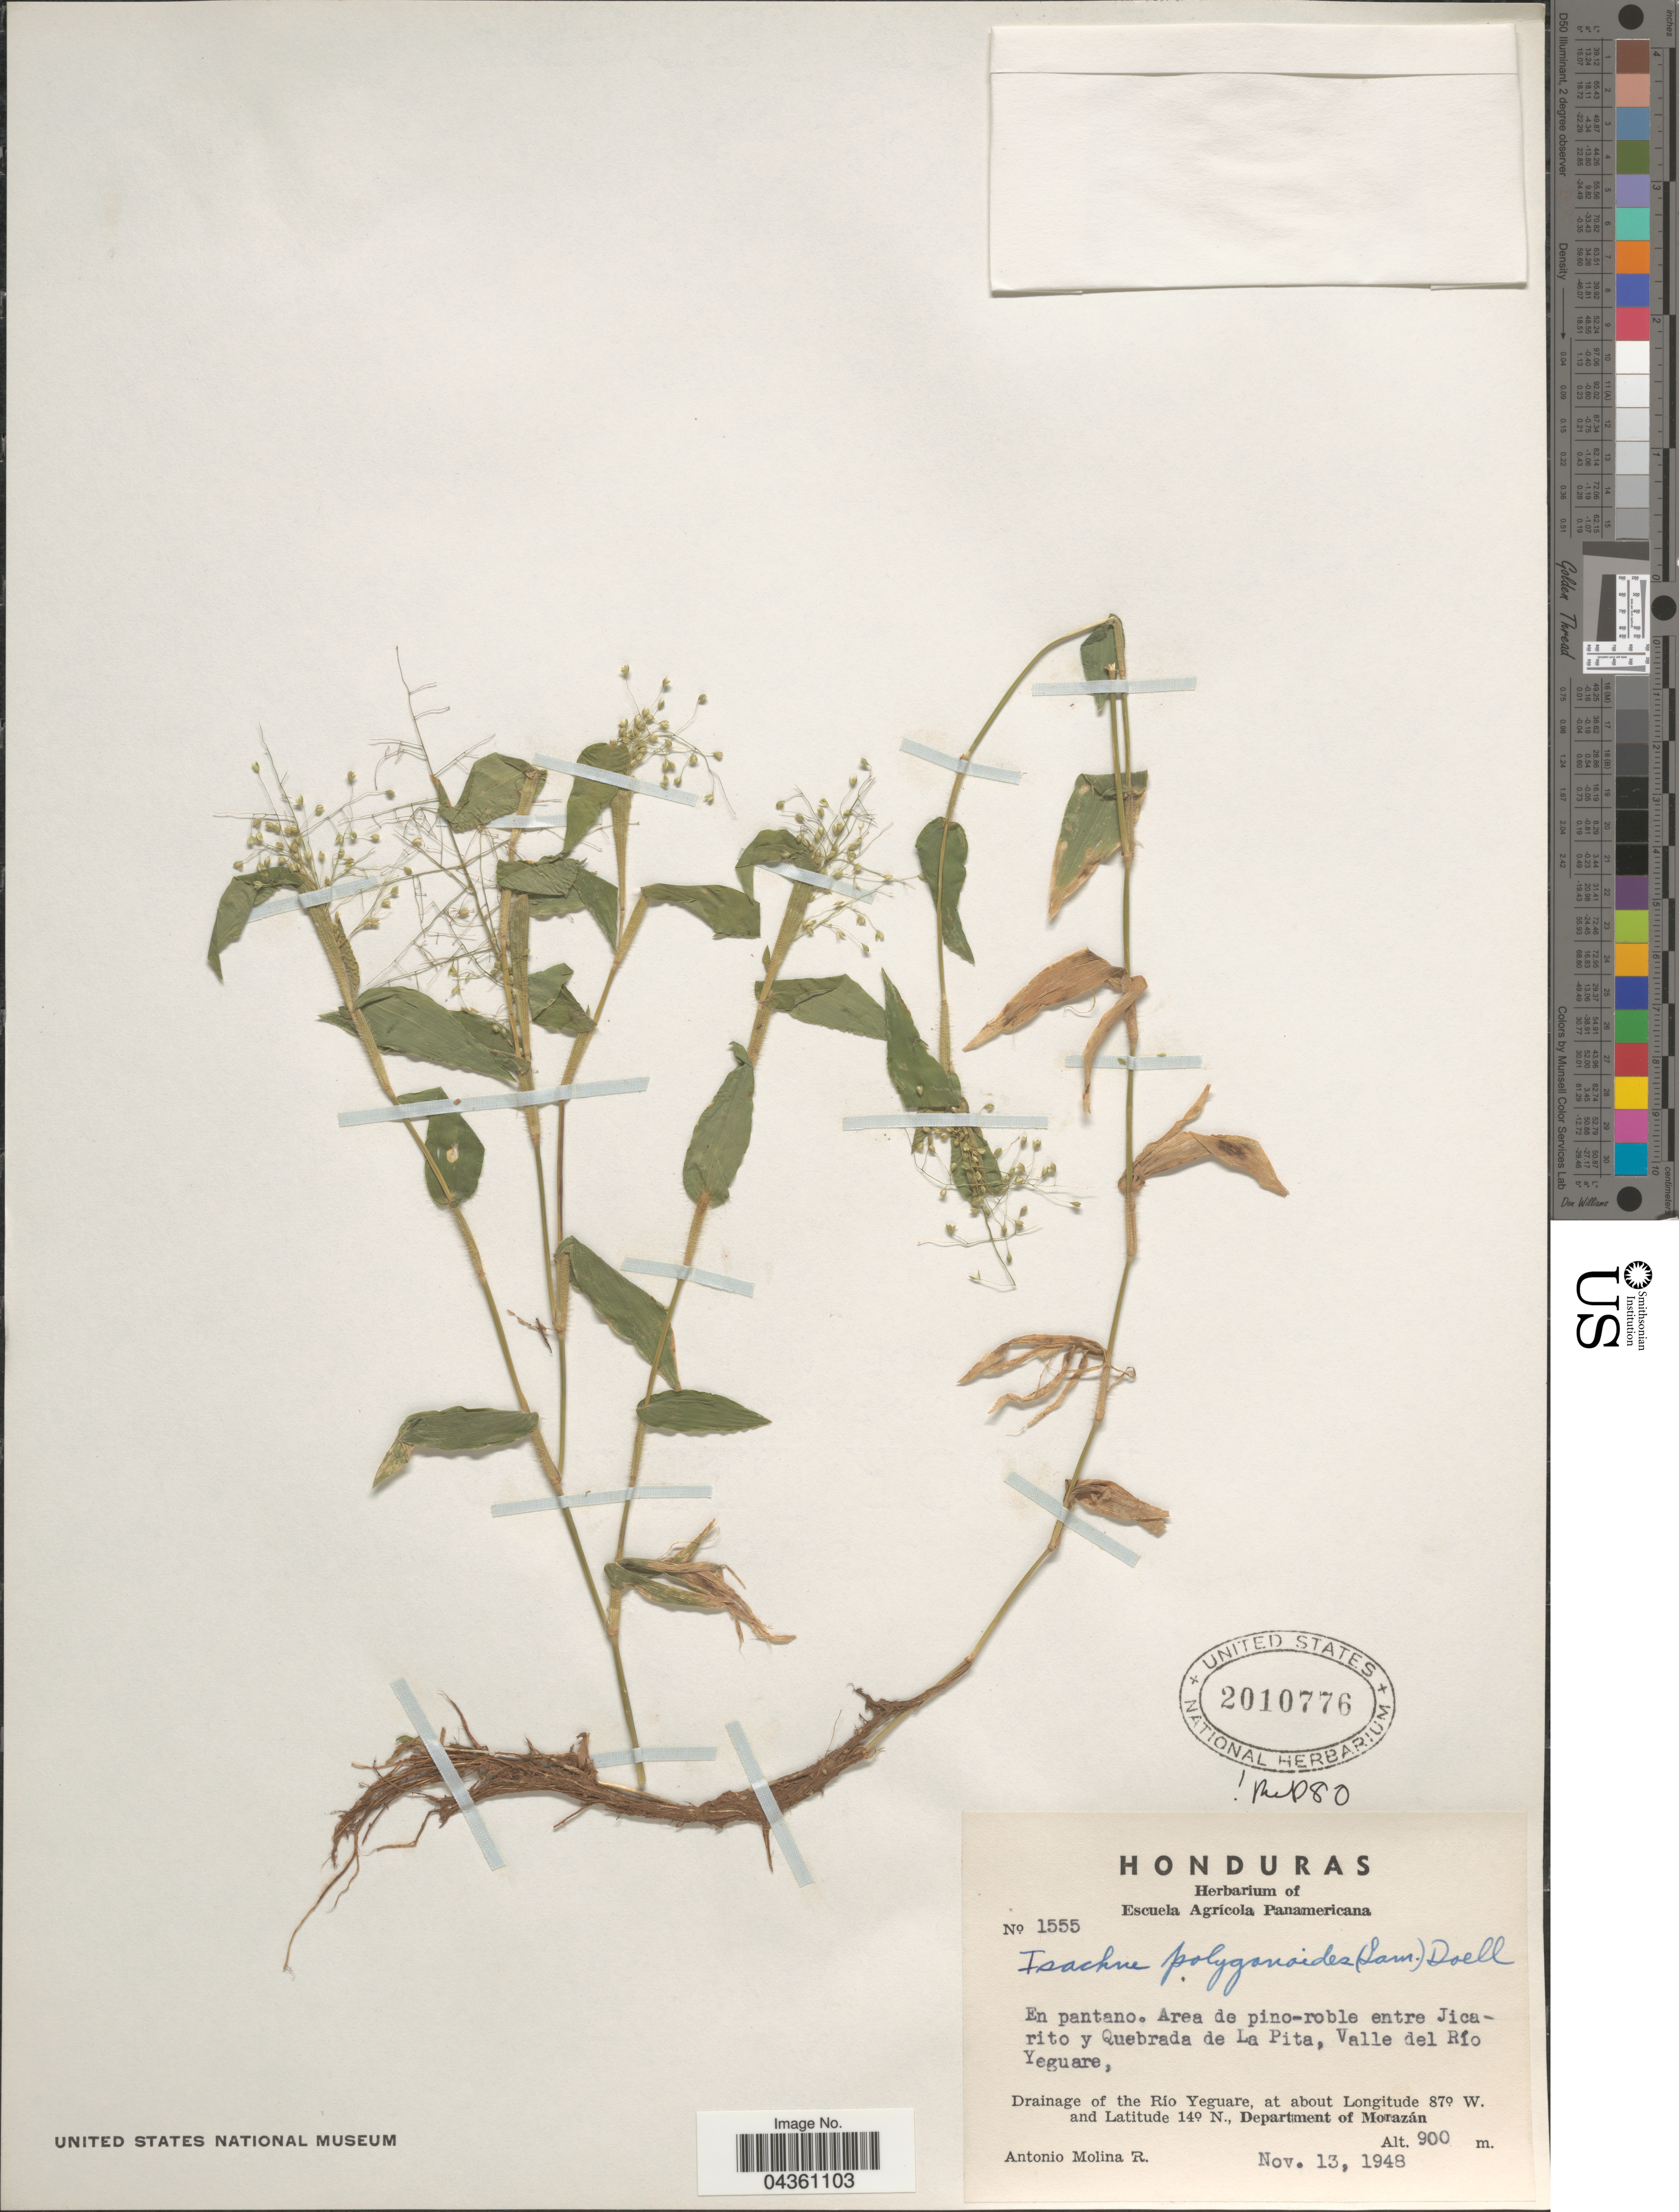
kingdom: Plantae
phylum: Tracheophyta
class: Liliopsida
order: Poales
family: Poaceae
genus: Isachne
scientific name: Isachne polygonoides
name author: (Lam.) Döll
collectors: A. Molina R.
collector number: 1555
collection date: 1948-11-13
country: Honduras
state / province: Fco. Morazán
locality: Area de pino-roble entre Jicarito y Quebrada de La Pita, Valle del Río Yeguare, Drainage of the Río Yeguare, Department of Morazán.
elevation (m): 900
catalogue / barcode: US 2010776